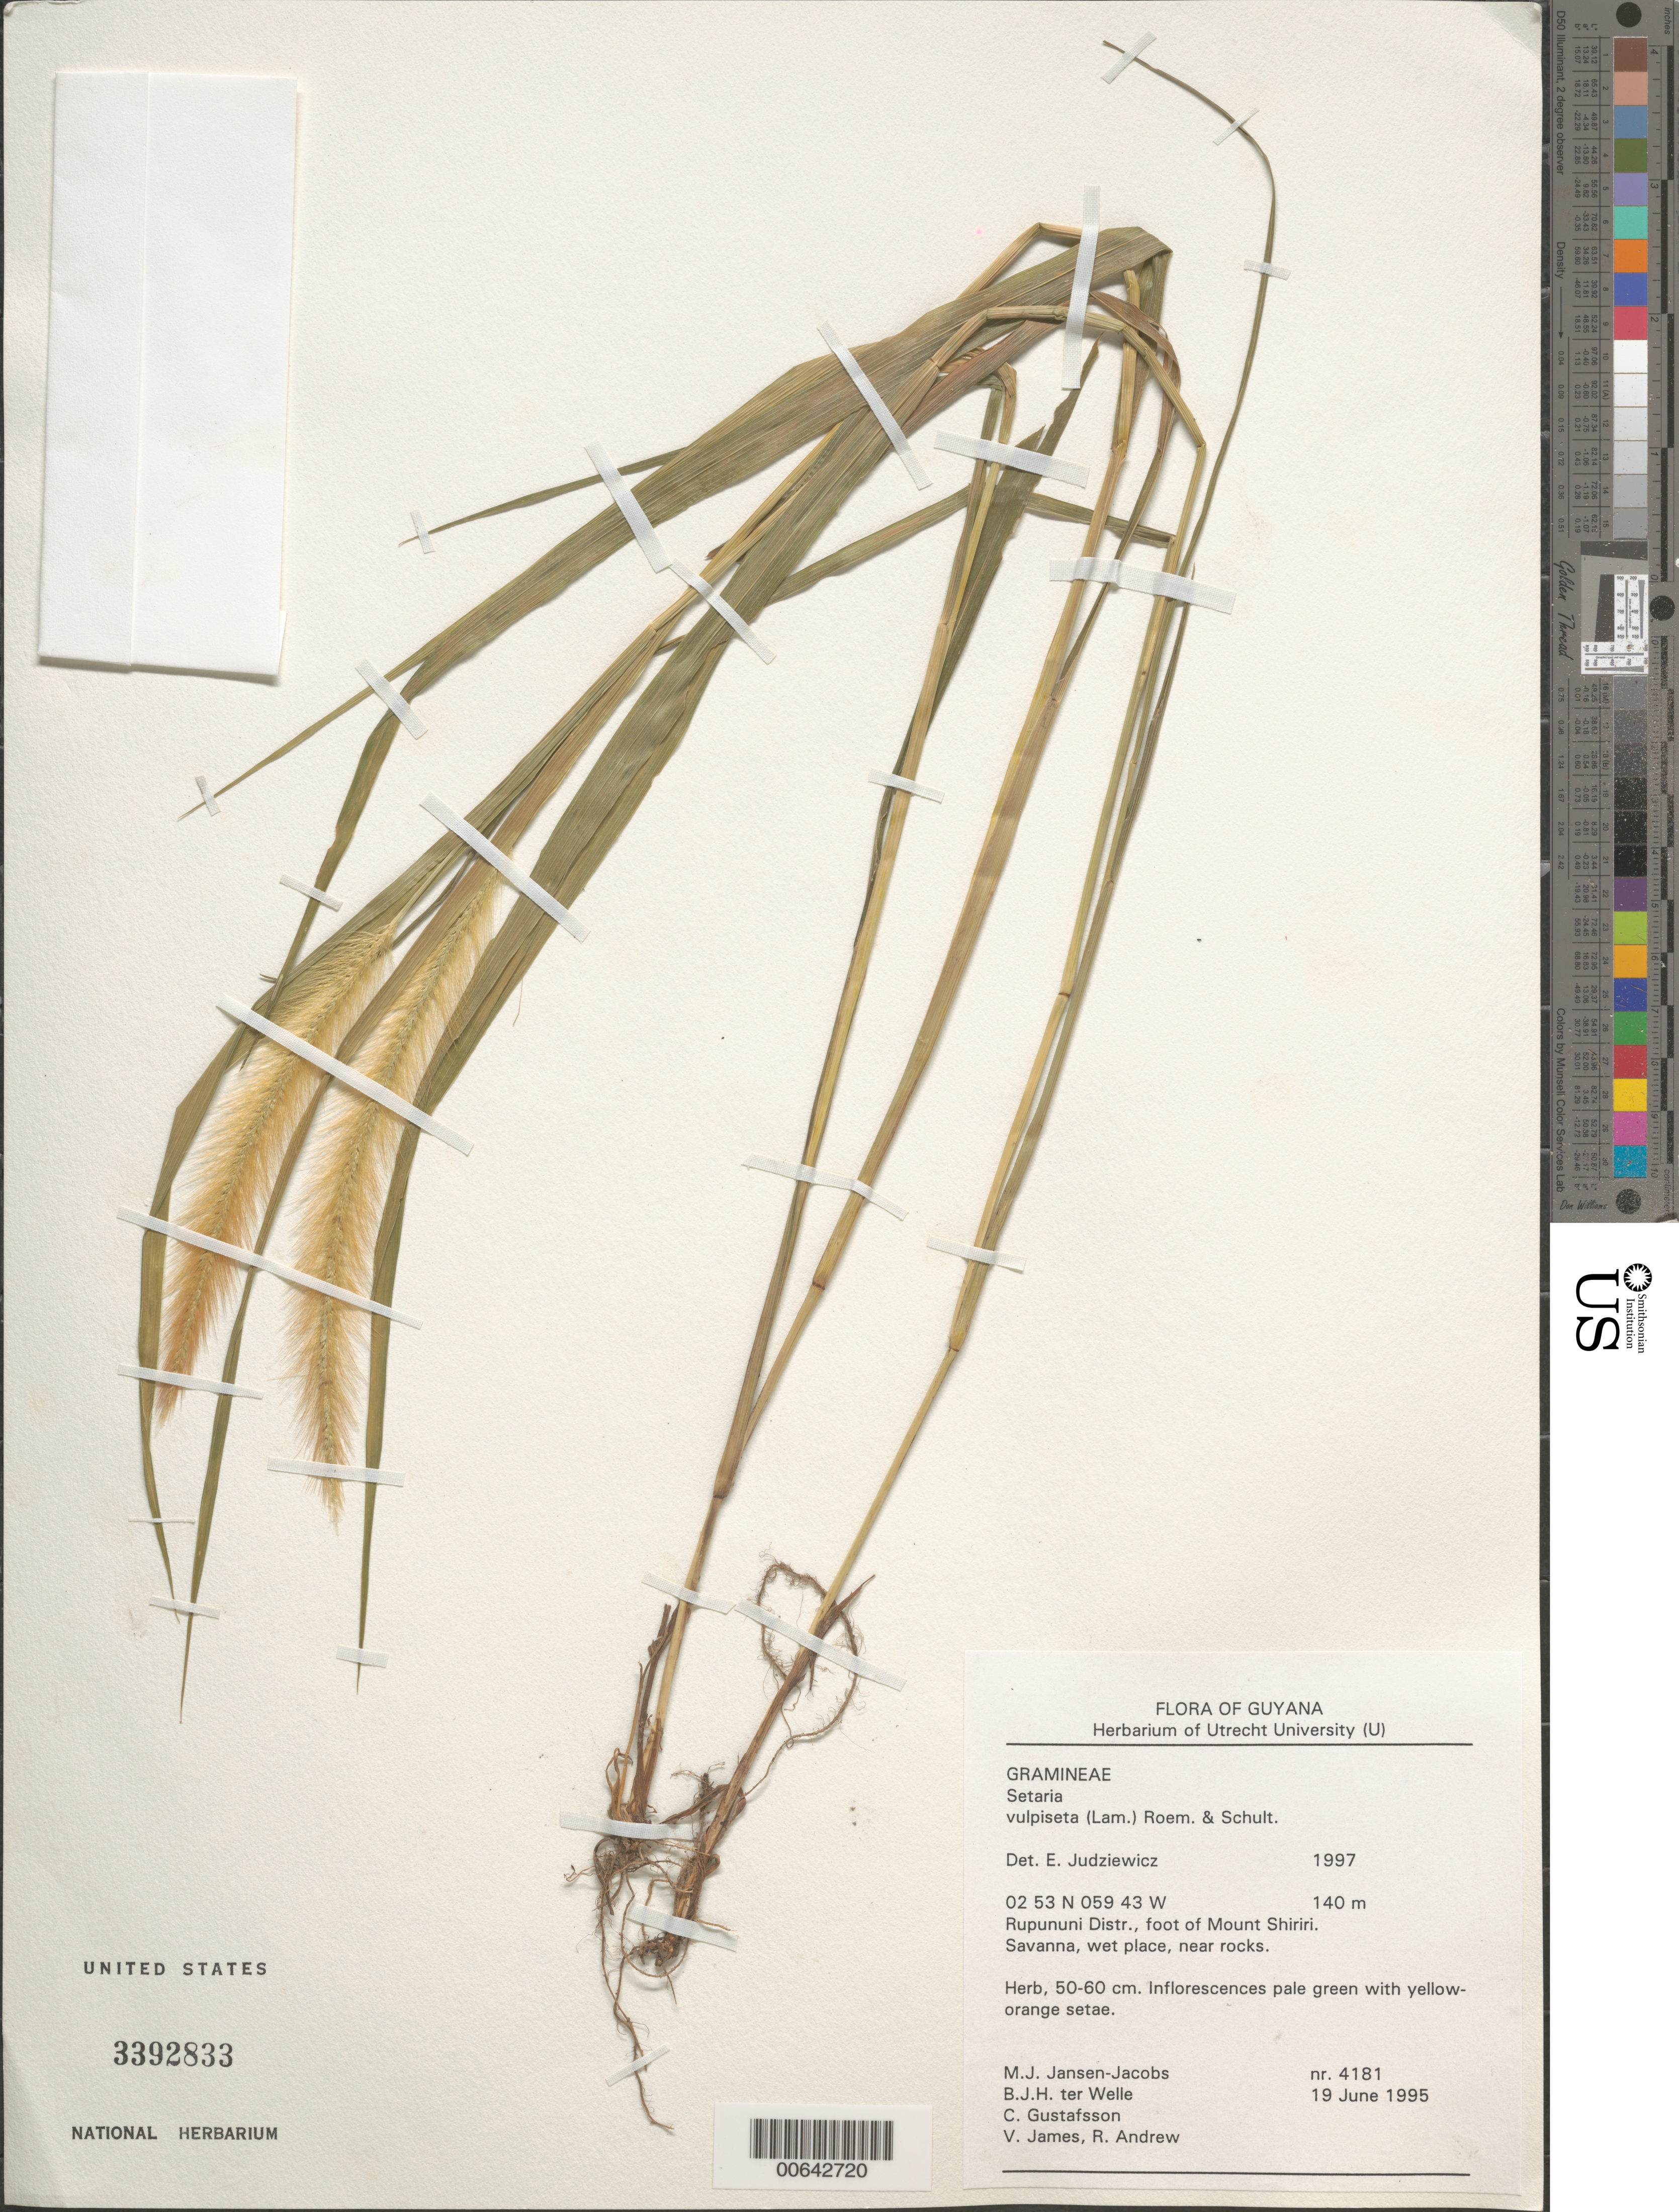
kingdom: Plantae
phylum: Tracheophyta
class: Liliopsida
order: Poales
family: Poaceae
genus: Setaria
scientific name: Setaria vulpiseta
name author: (Lam.) Roem. & Schult.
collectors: M. J. Jansen-Jacobs, B. Welle, C. Gustafsson, V. James & R. Andrew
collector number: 4181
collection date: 1995-06-19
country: Guyana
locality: Rupununi Distr., foot of Mount Shiriri. Savanna, wet place, near rocks.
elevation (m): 140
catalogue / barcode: US 3392833